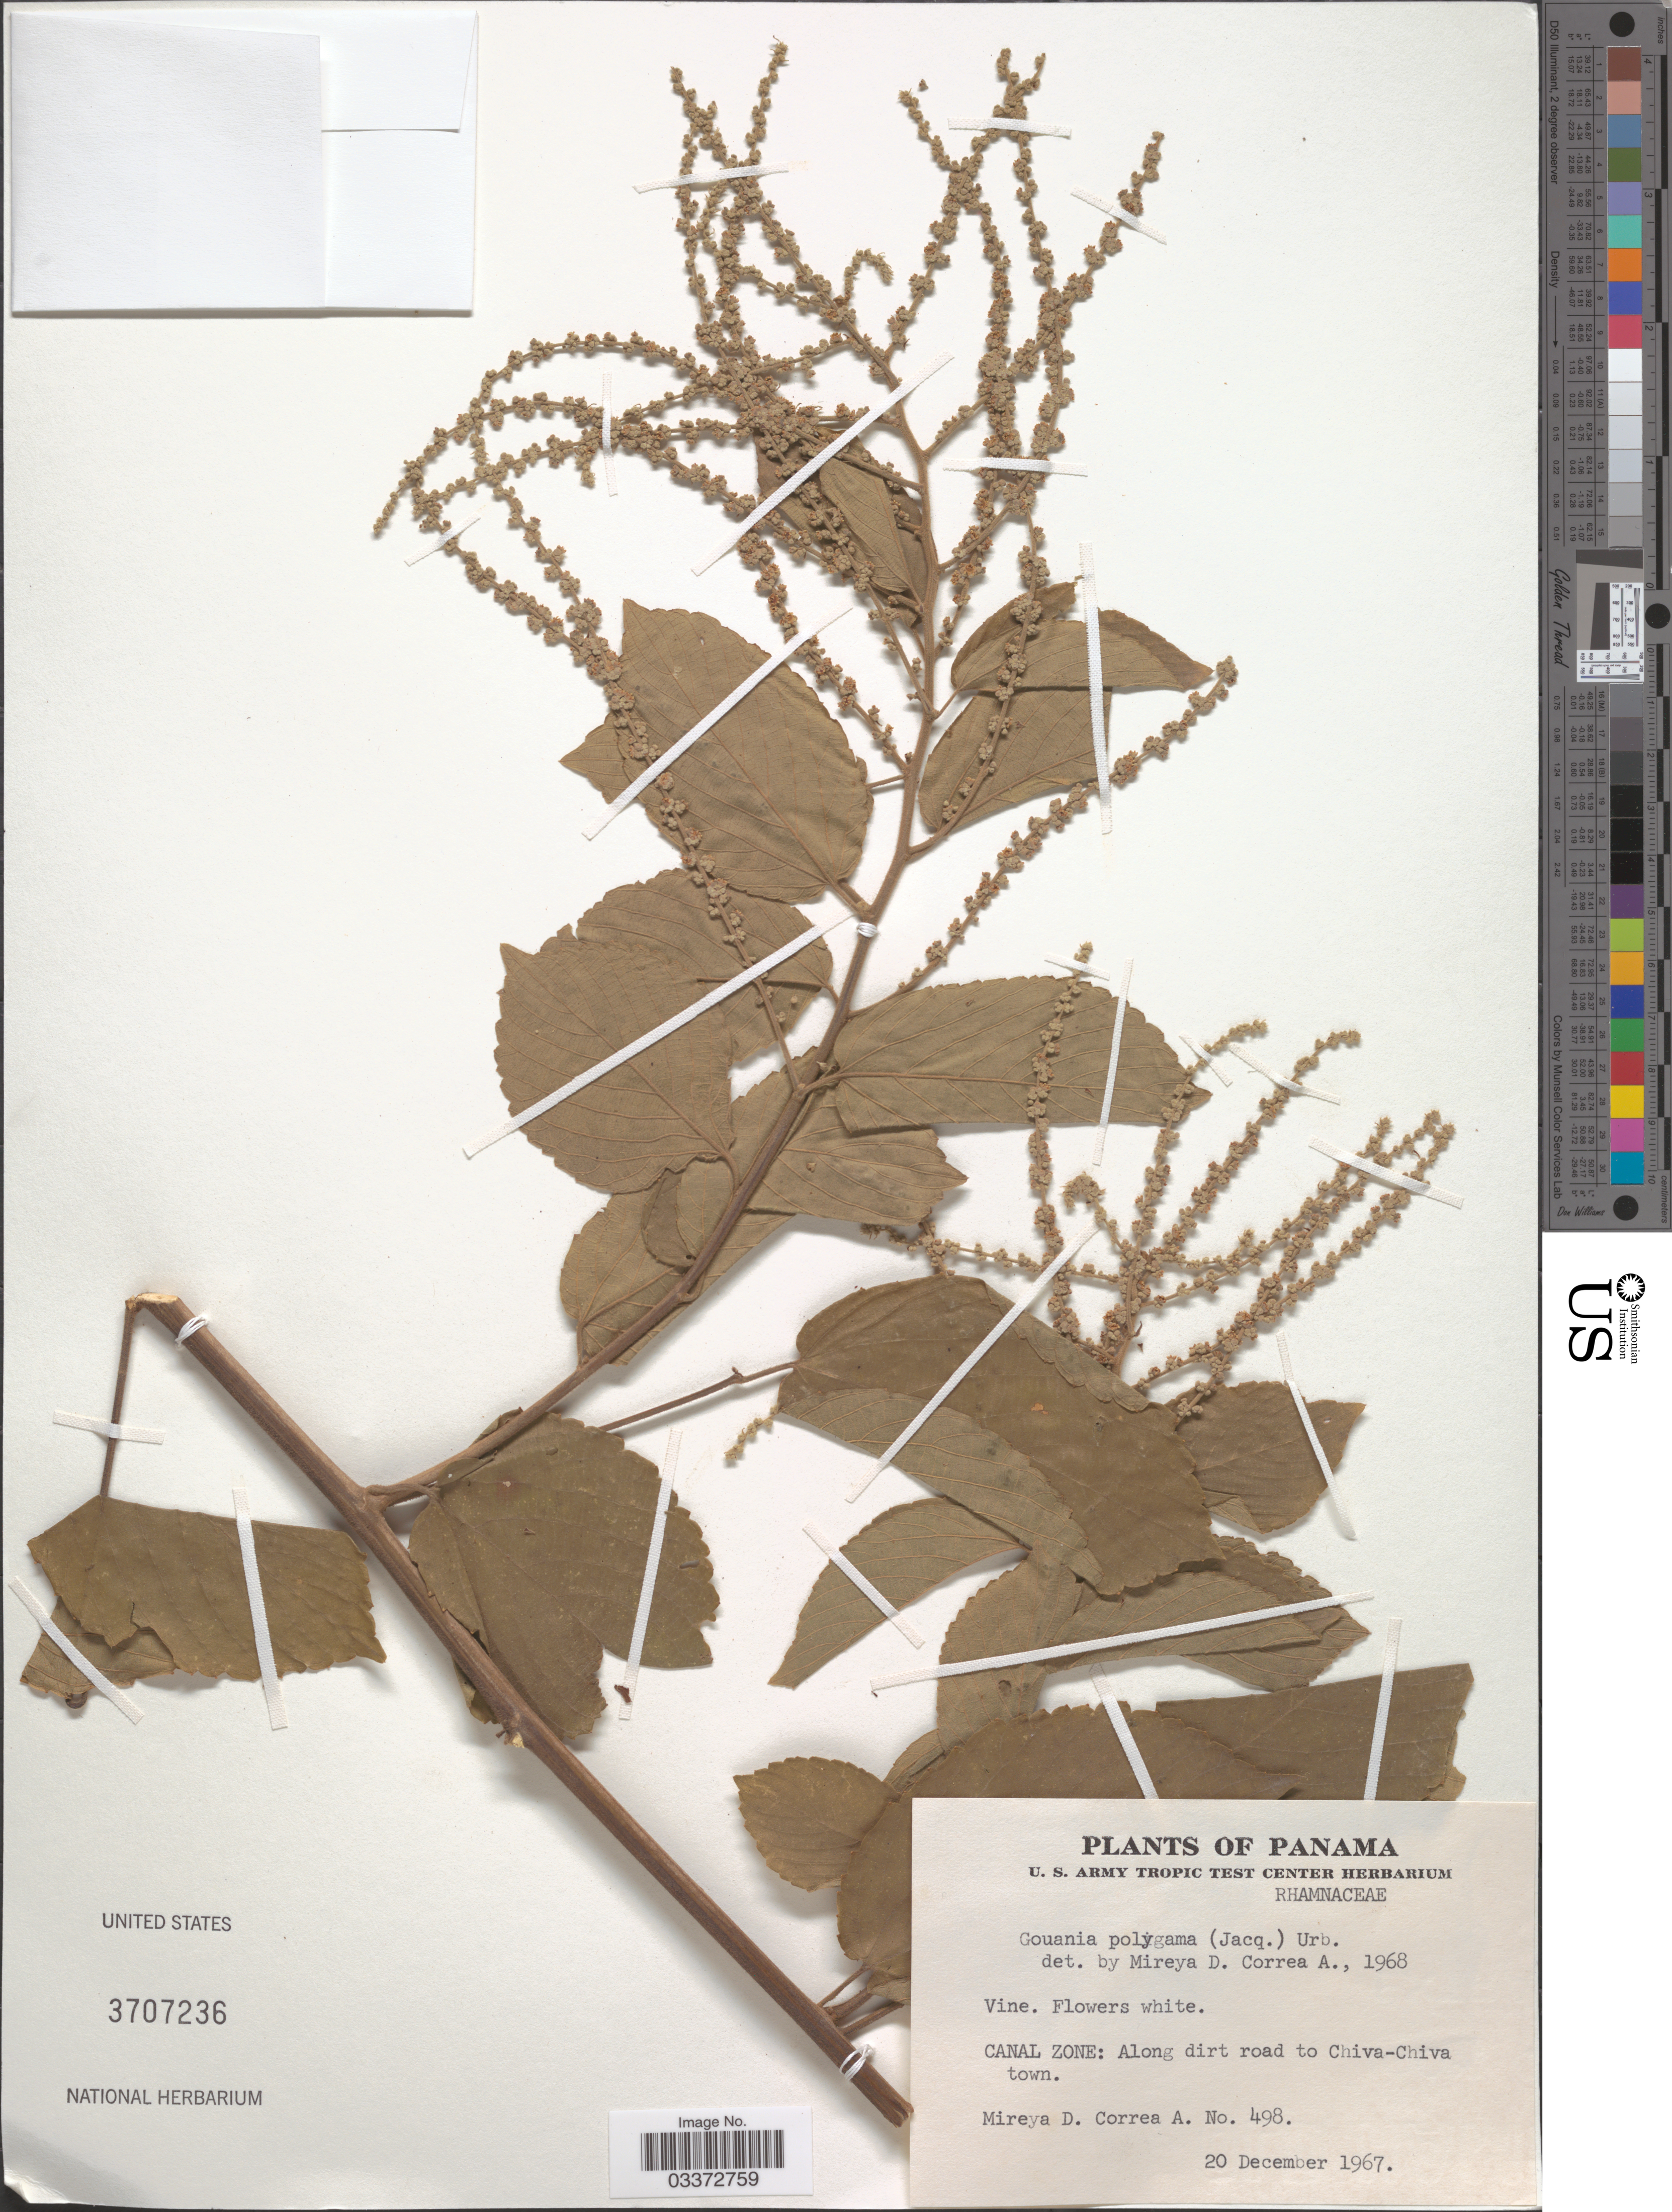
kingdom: Plantae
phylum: Tracheophyta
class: Magnoliopsida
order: Rosales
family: Rhamnaceae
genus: Gouania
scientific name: Gouania polygama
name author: (Jacq.) Urb.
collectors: M. D. Corrêa-A.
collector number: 498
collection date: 1967-12-20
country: Panama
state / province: Panamá / Panamá Oeste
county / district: Canal Zone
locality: Canal Zone: Along dirt road to Chiva-Chiva town.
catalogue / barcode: US 3707236